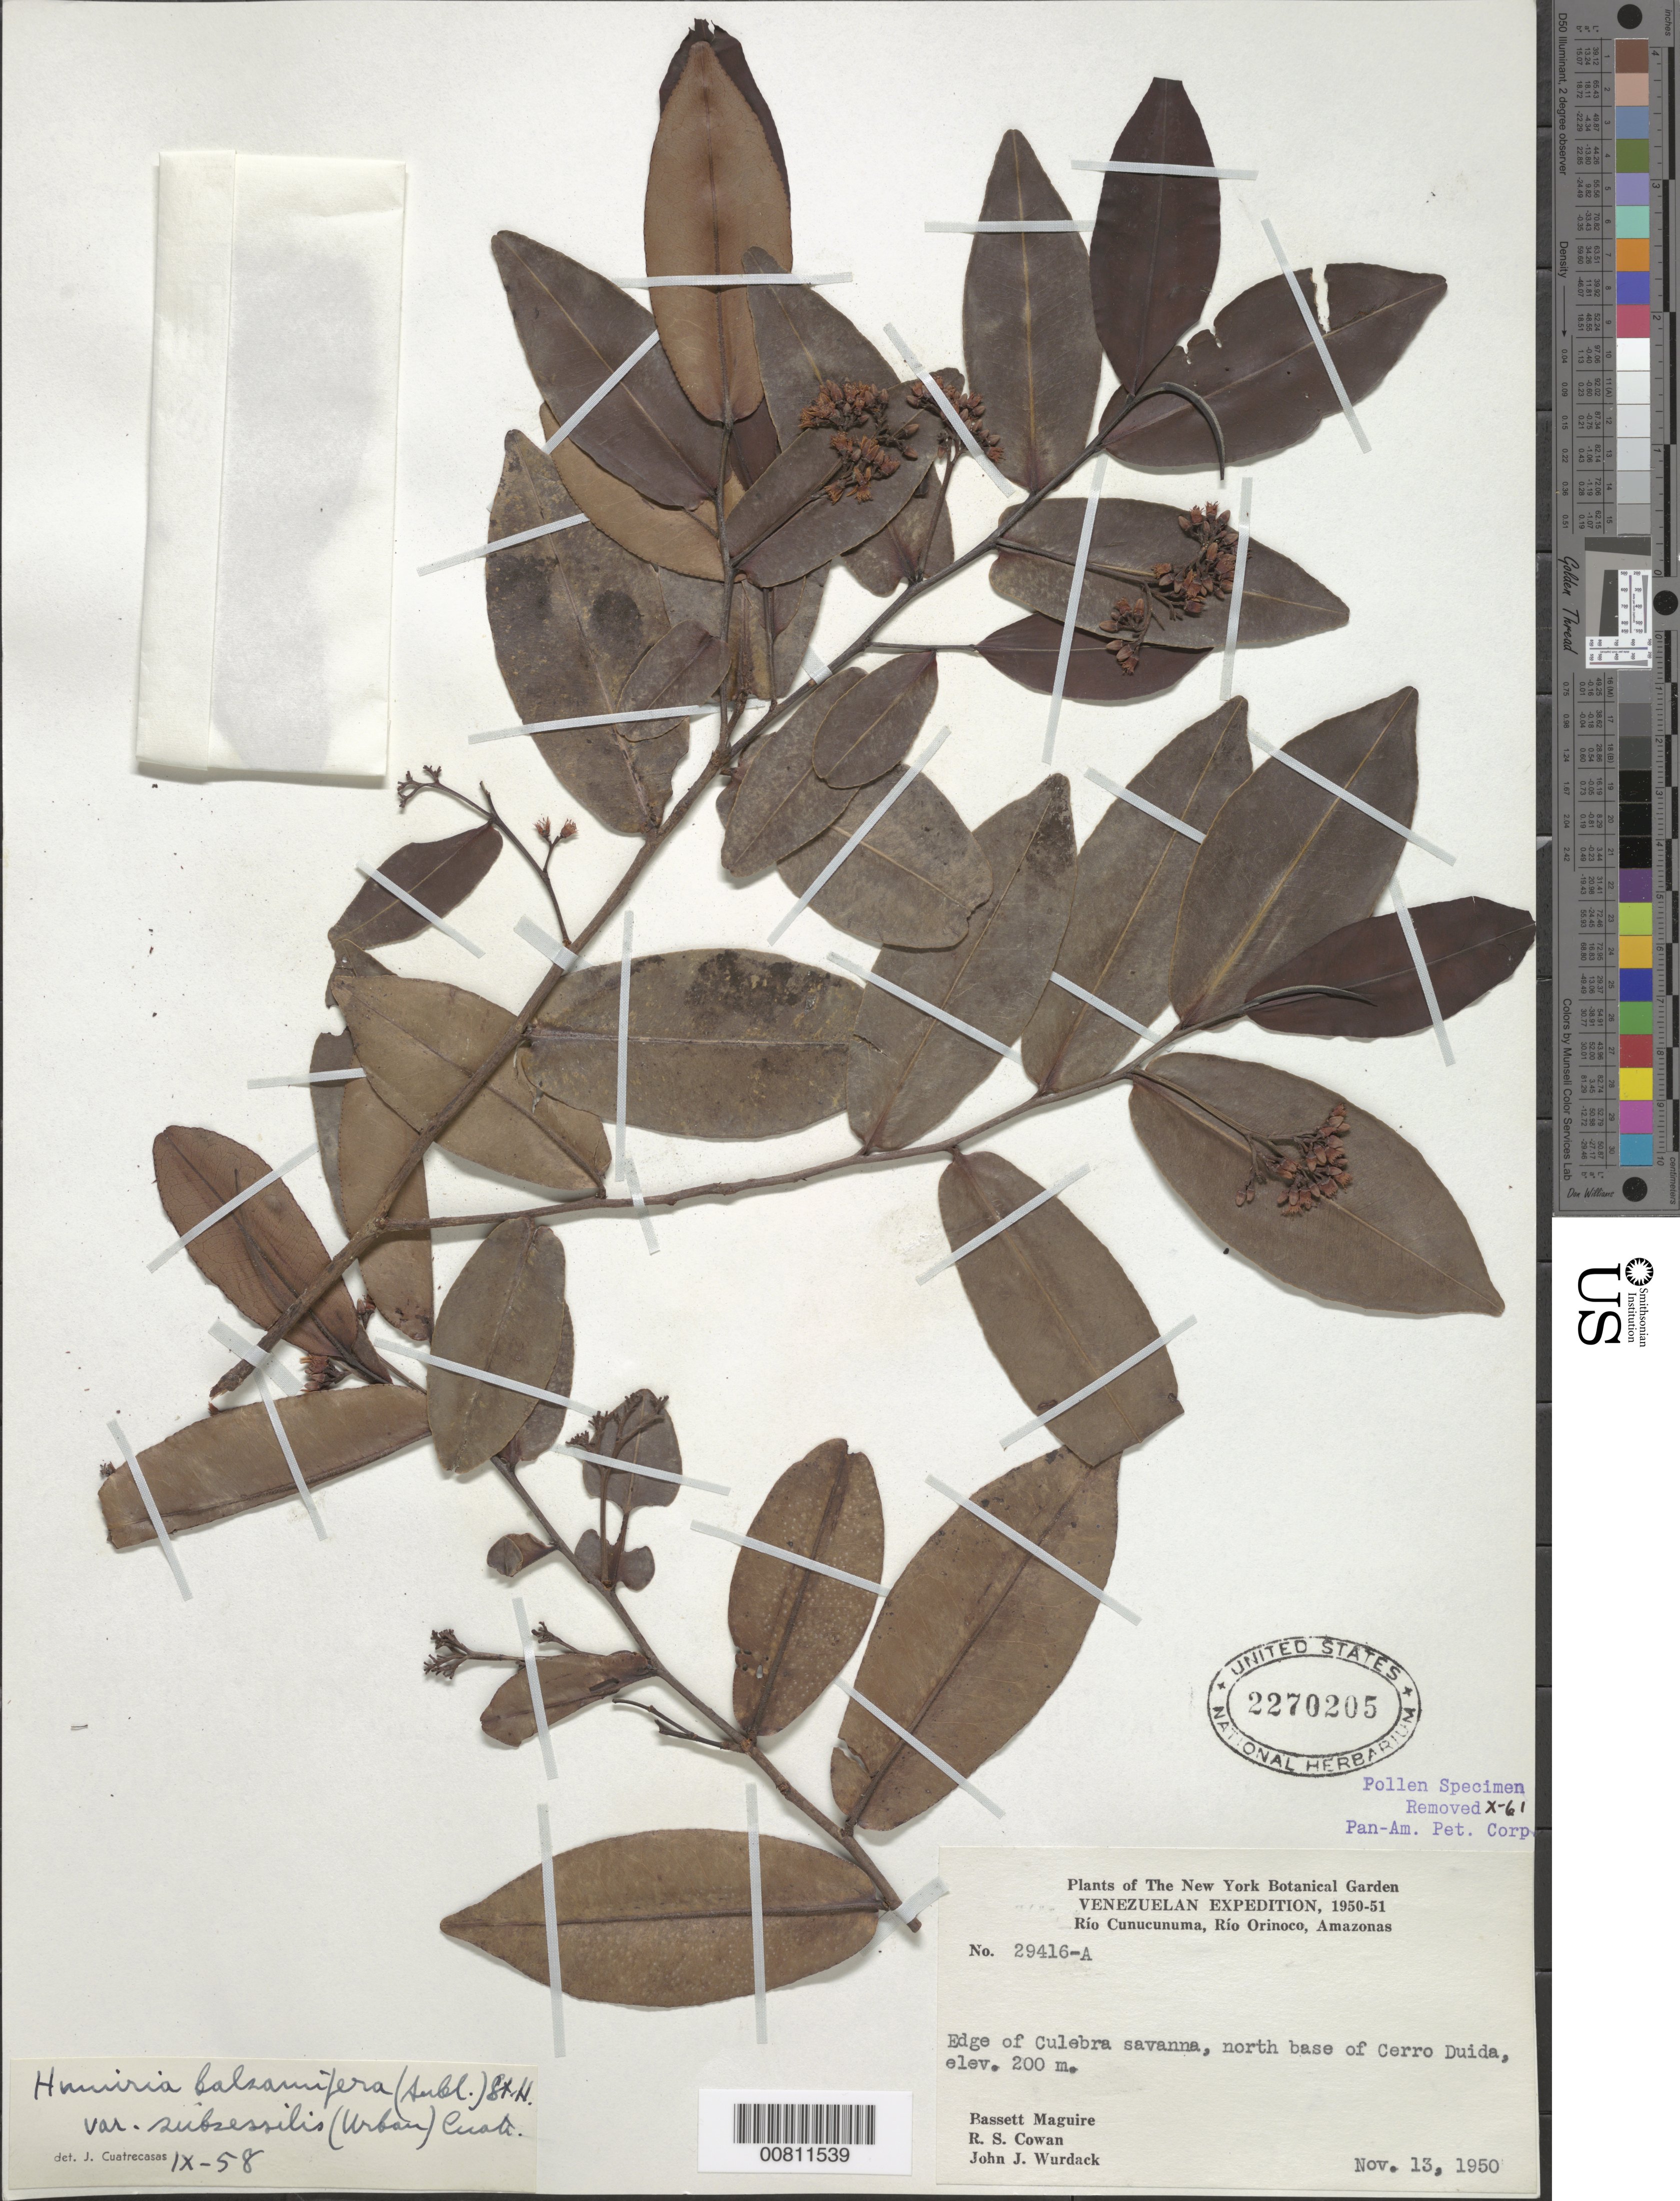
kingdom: Plantae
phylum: Tracheophyta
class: Magnoliopsida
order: Malpighiales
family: Humiriaceae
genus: Humiria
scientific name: Humiria balsamifera var. subsessilis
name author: (Urb.) Cuatrec.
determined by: Cuatrecasas, J.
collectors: B. Maguire, R. S. Cowan & J. J. Wurdack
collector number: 29416 A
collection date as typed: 13-Nov-50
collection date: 1950-11-13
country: Venezuela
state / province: Amazonas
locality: Río Cunucunuma, Río Orinoco, N base of Cerro Duida, Culebra savanna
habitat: Edge of savanna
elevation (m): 200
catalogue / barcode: US 2270205